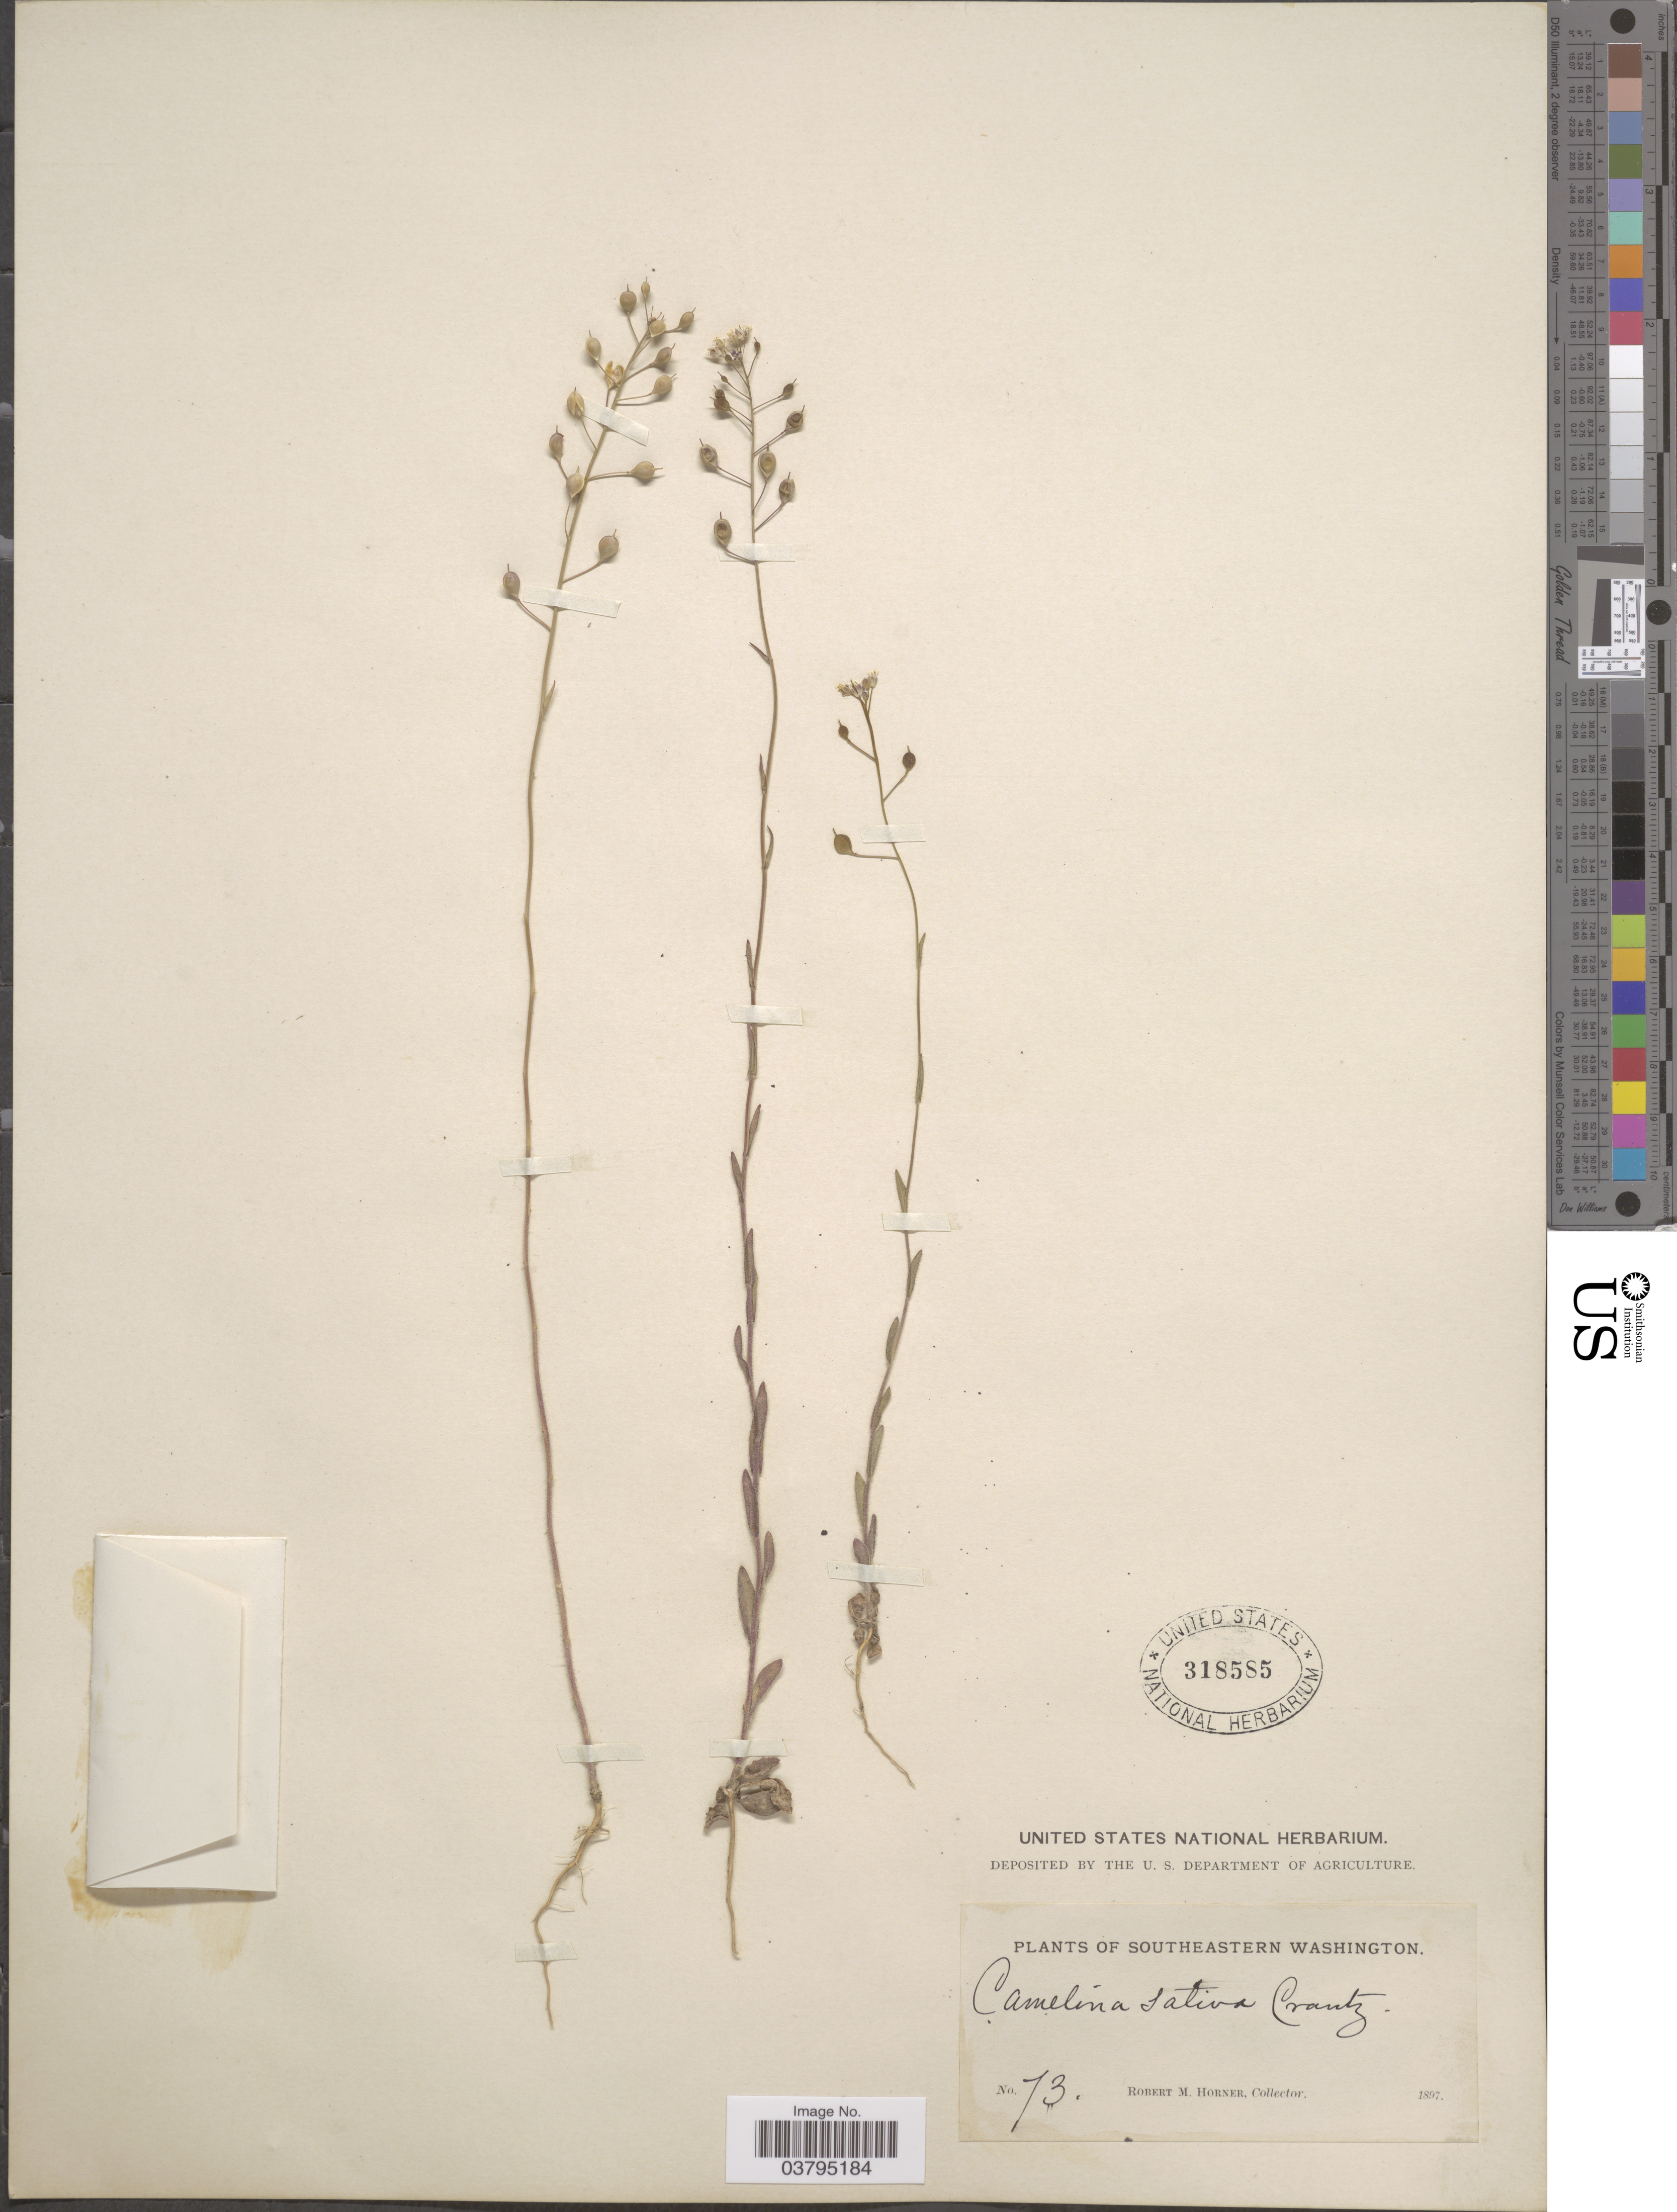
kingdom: Plantae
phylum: Tracheophyta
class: Magnoliopsida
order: Brassicales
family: Brassicaceae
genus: Camelina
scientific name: Camelina microcarpa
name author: DC.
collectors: R. Horner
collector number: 73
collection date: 1897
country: United States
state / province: Washington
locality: Southeastern Washington.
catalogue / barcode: US 318585